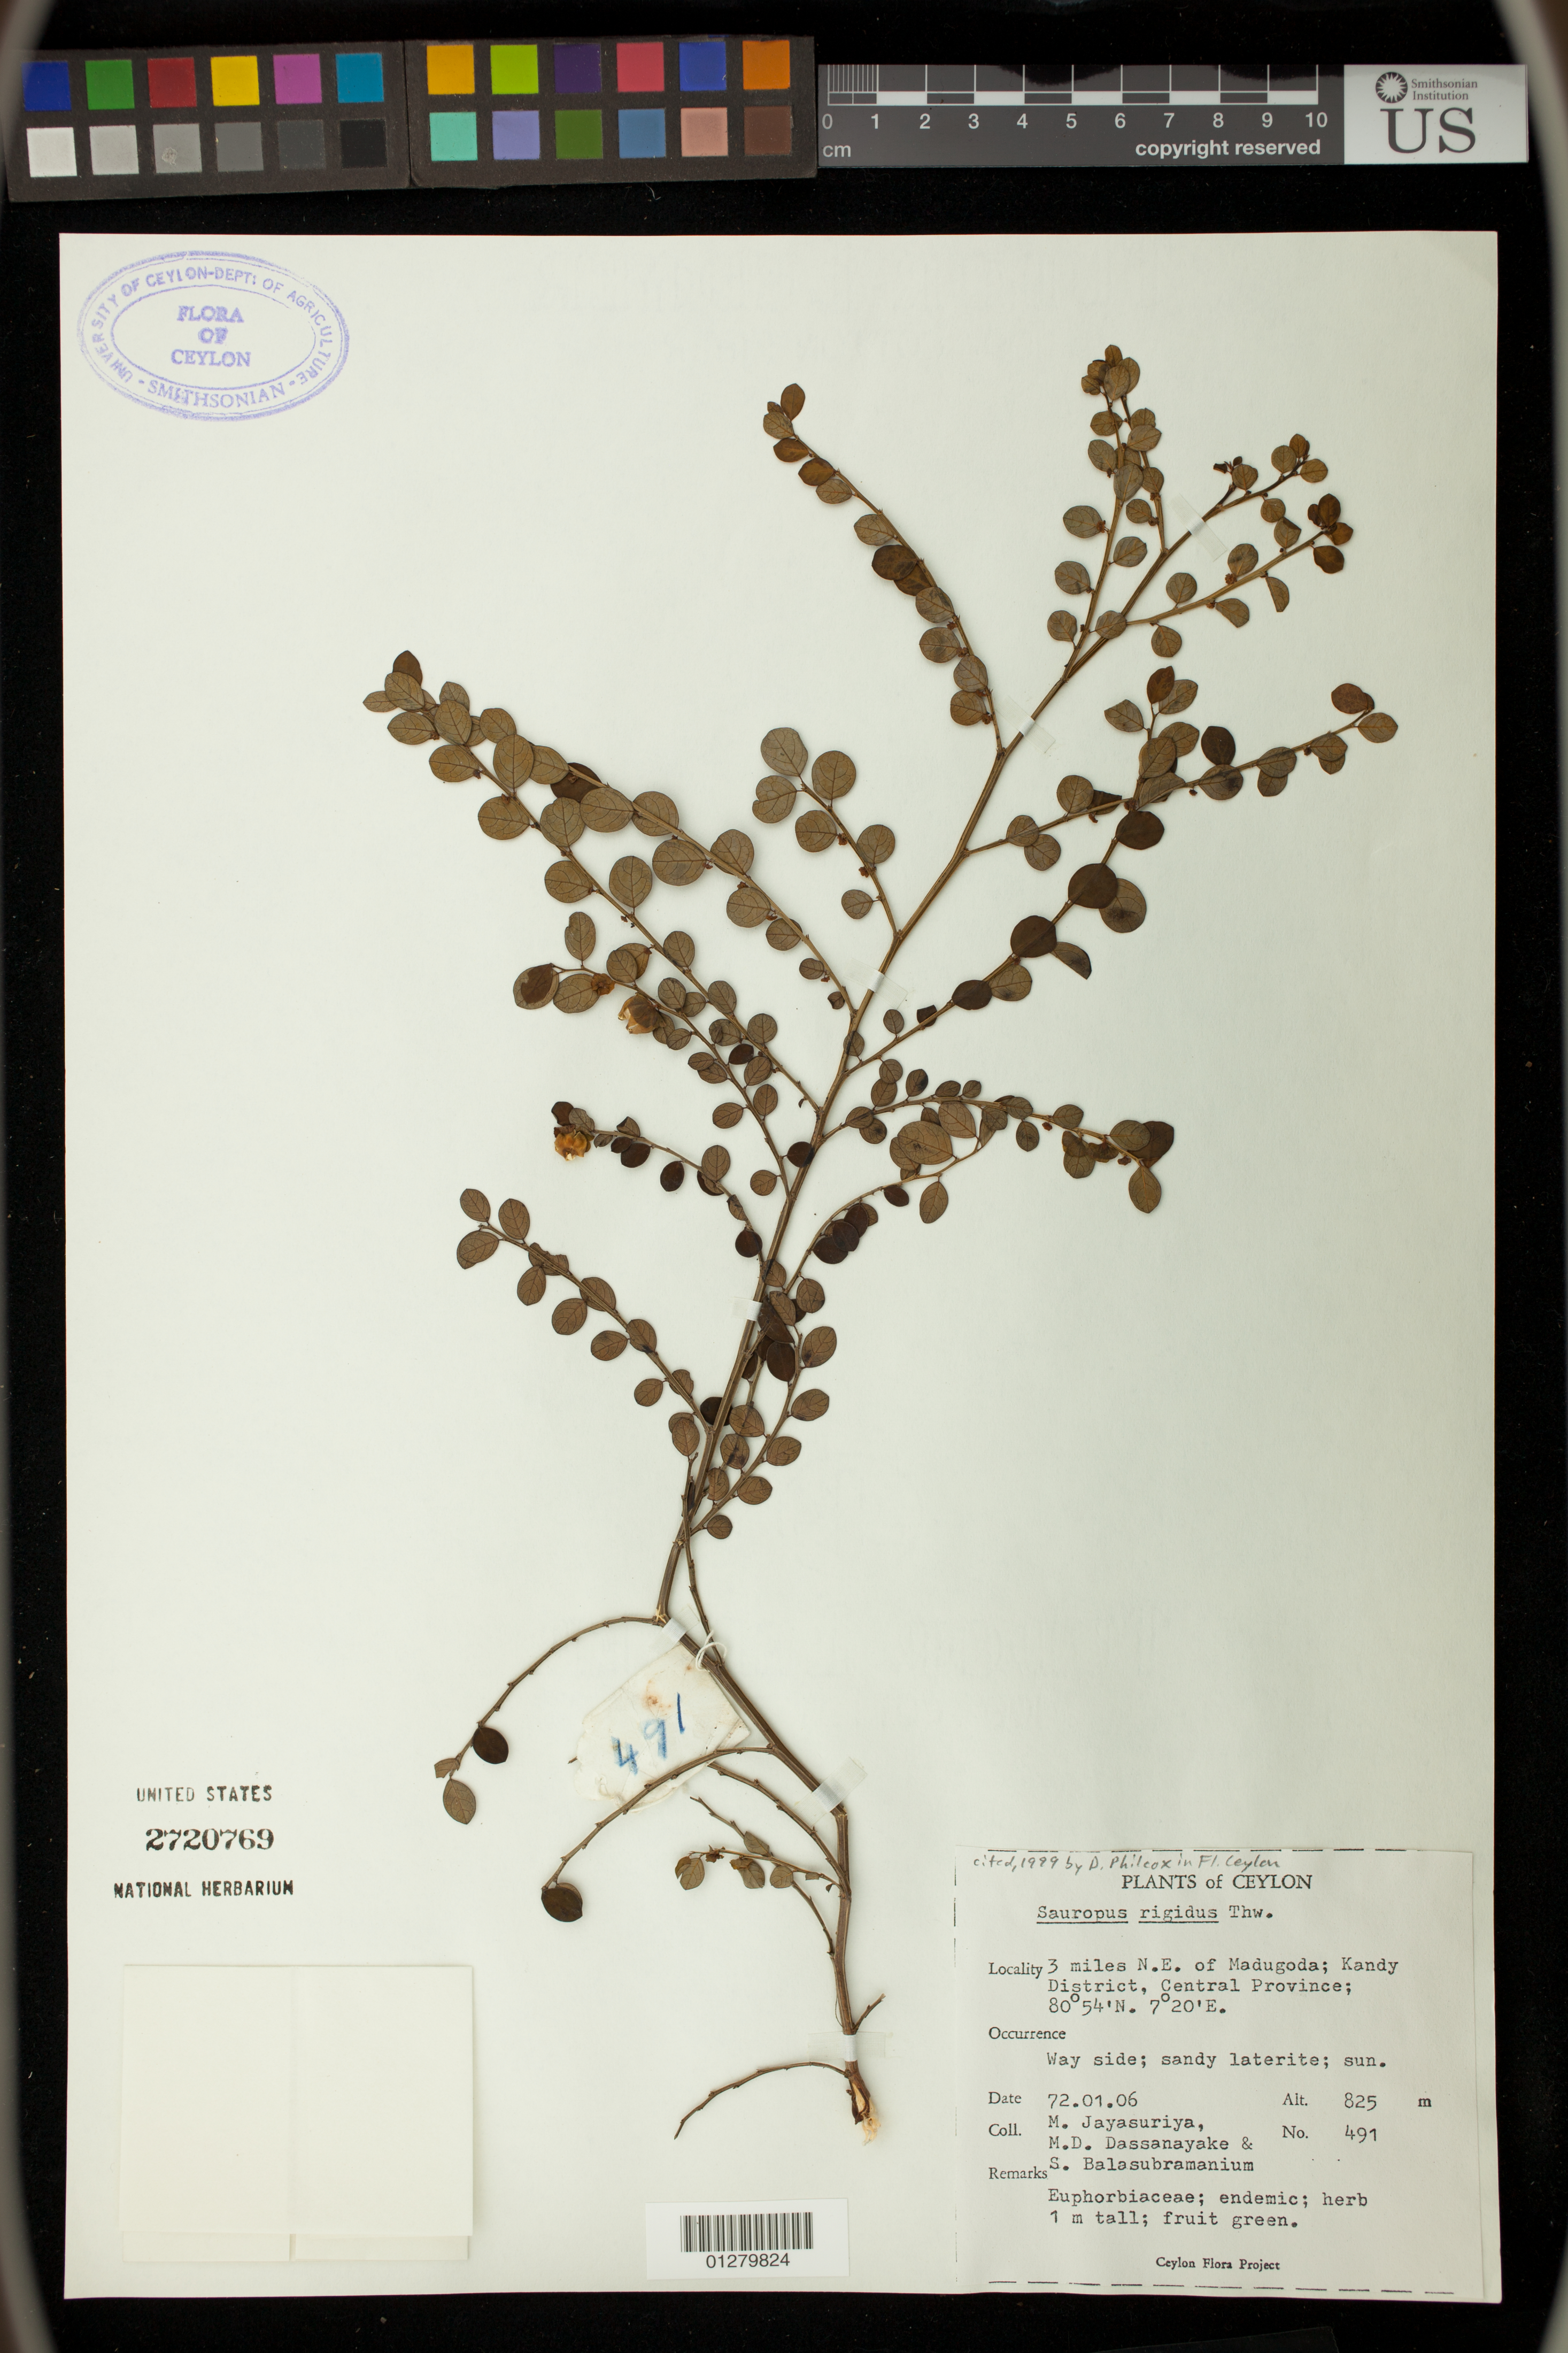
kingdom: Plantae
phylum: Tracheophyta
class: Magnoliopsida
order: Malpighiales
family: Phyllanthaceae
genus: Sauropus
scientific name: Sauropus quadrangularis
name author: (Willd.) Müll. Arg.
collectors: M. Jayasuriya, M. Dassanayake & S. Balasubramanium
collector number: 491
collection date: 1972-01-06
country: Sri Lanka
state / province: Central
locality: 3 miles N.E. of Madugoda; Kandy District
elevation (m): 825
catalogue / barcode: US 2720769